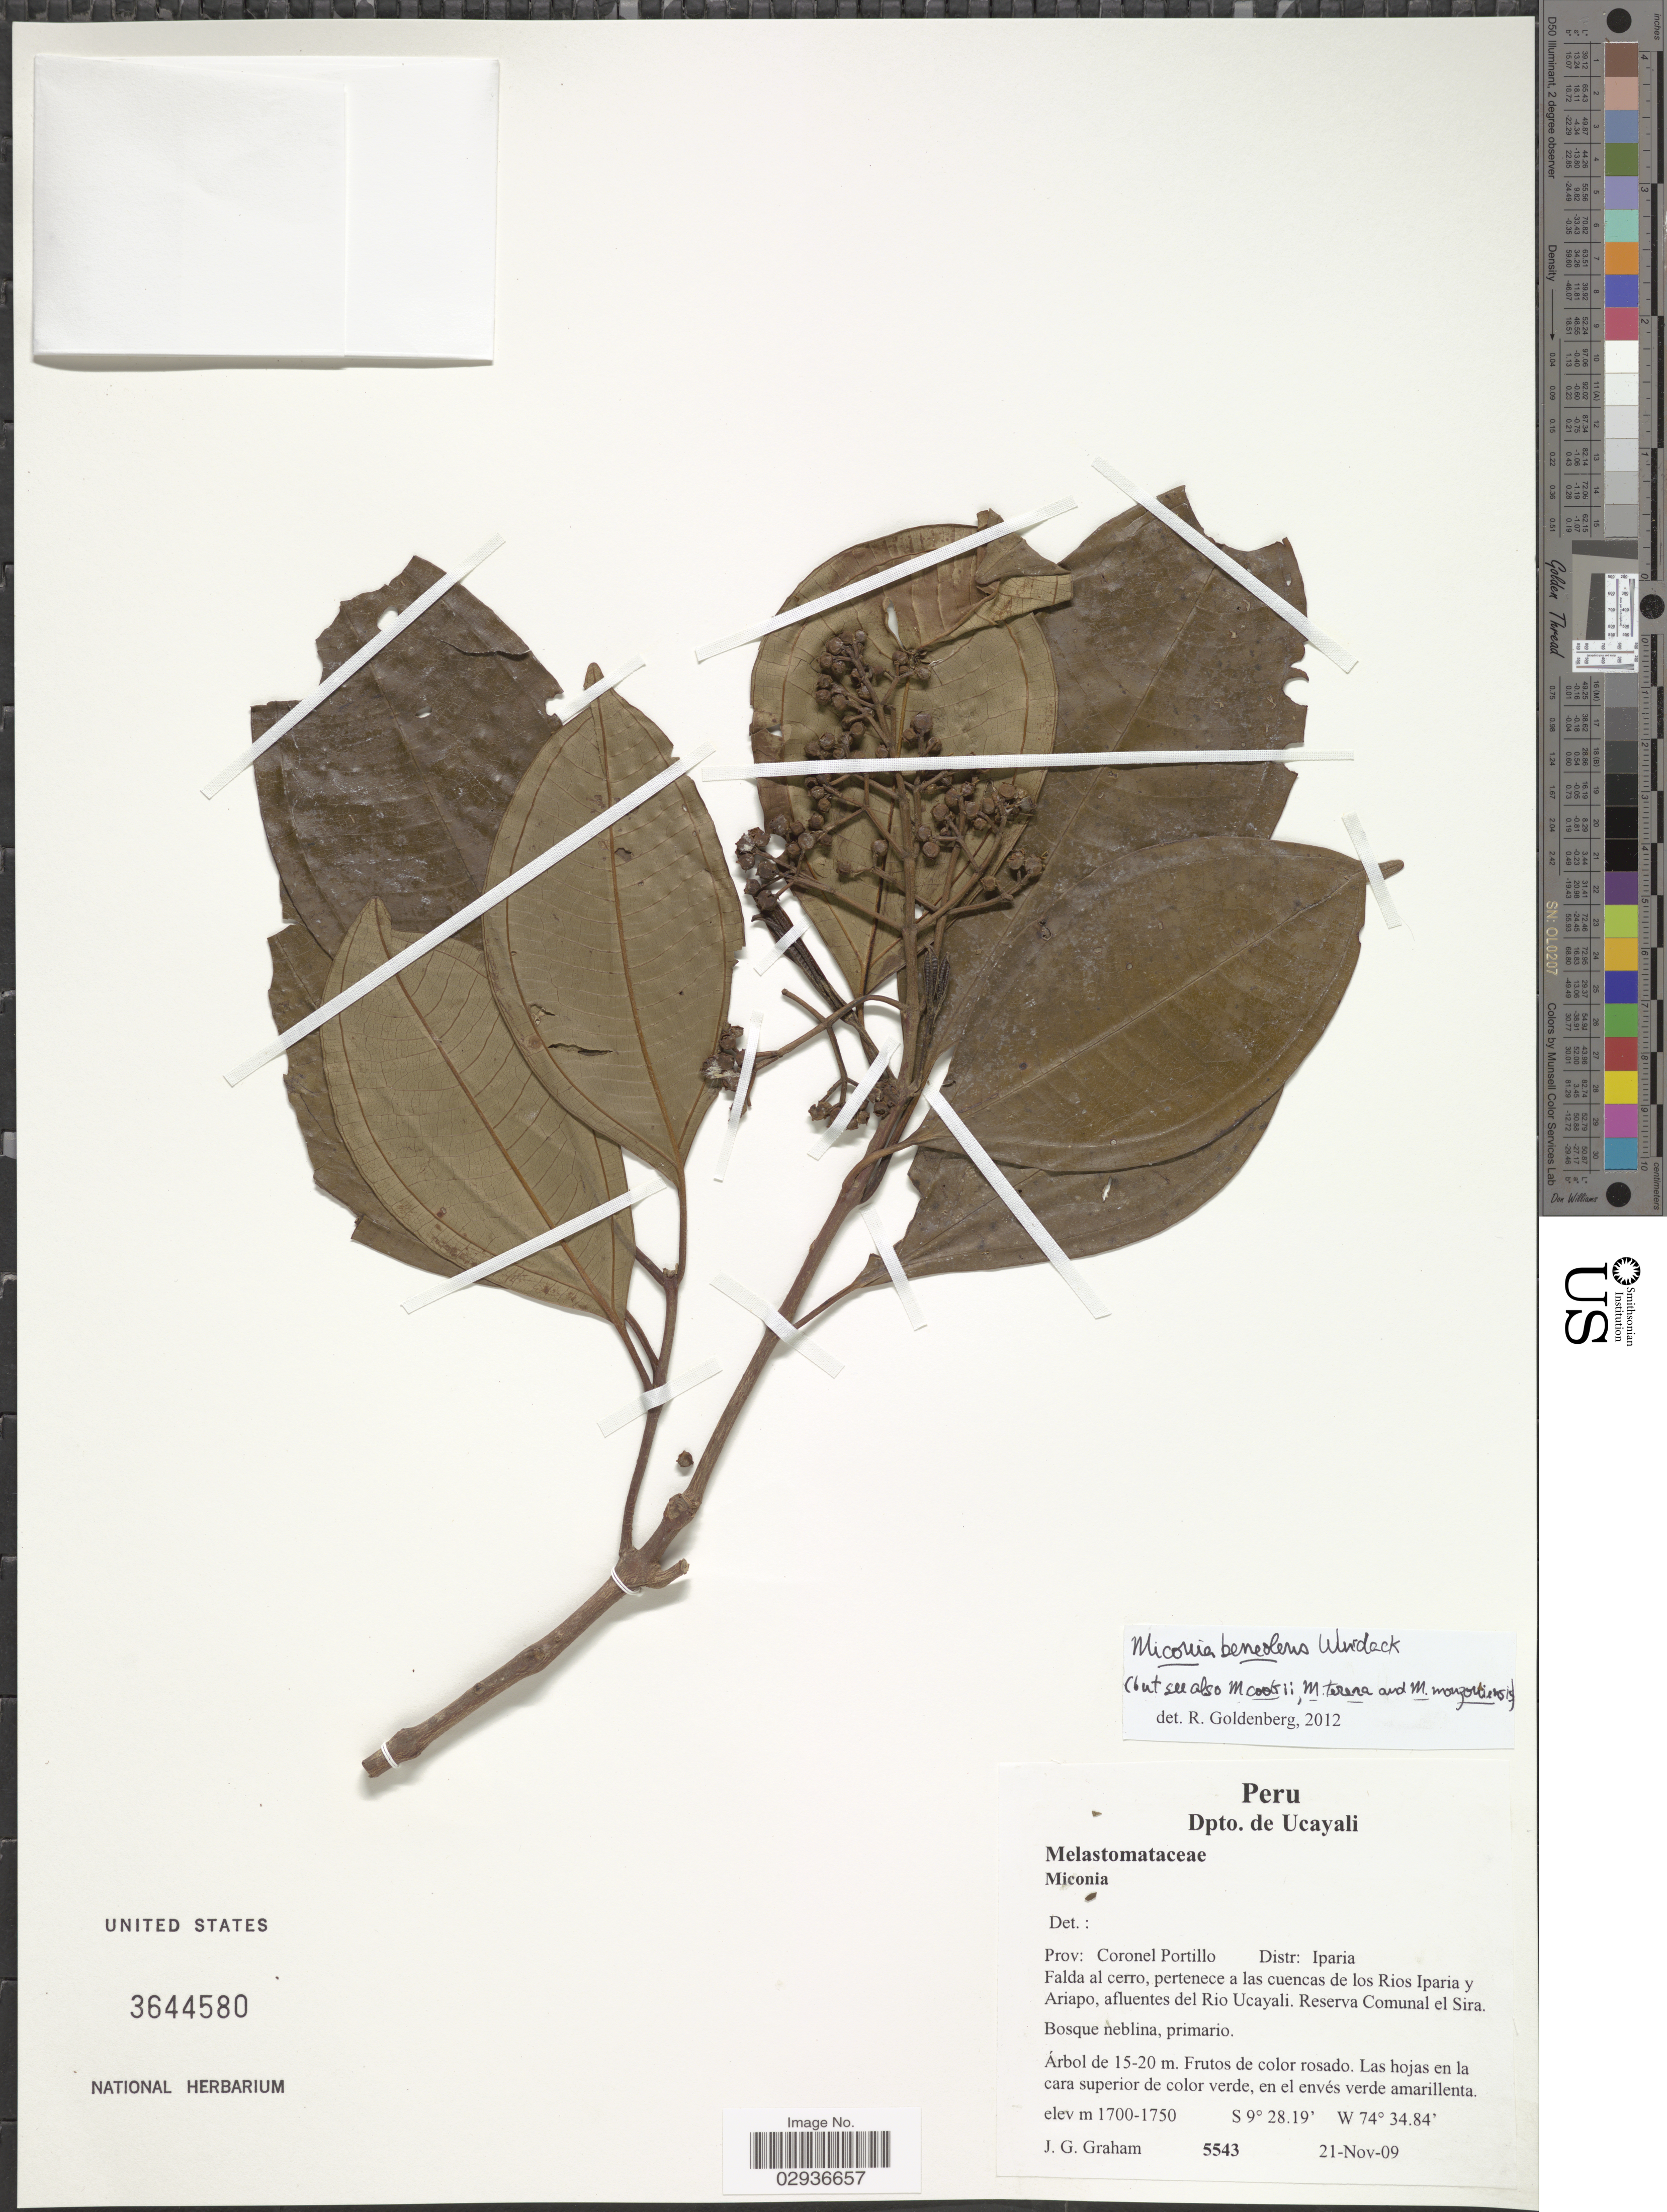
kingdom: Plantae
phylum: Tracheophyta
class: Magnoliopsida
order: Myrtales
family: Melastomataceae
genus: Miconia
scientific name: Miconia beneolens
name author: Wurdack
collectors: J. Graham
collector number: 5543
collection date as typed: Transcribed d/m/y: 21/11/9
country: Peru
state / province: Ucayali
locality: Dpto. de Ucayali, Prov. Coronel Portillo, Distr. Iparia, Falda al cerro, pertenece a las cuencas de los Rios Iparia y Ariapo, afluentes del Rio Ucayali. Reserva Comunal el Sira.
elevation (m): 1700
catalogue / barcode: US 3644580